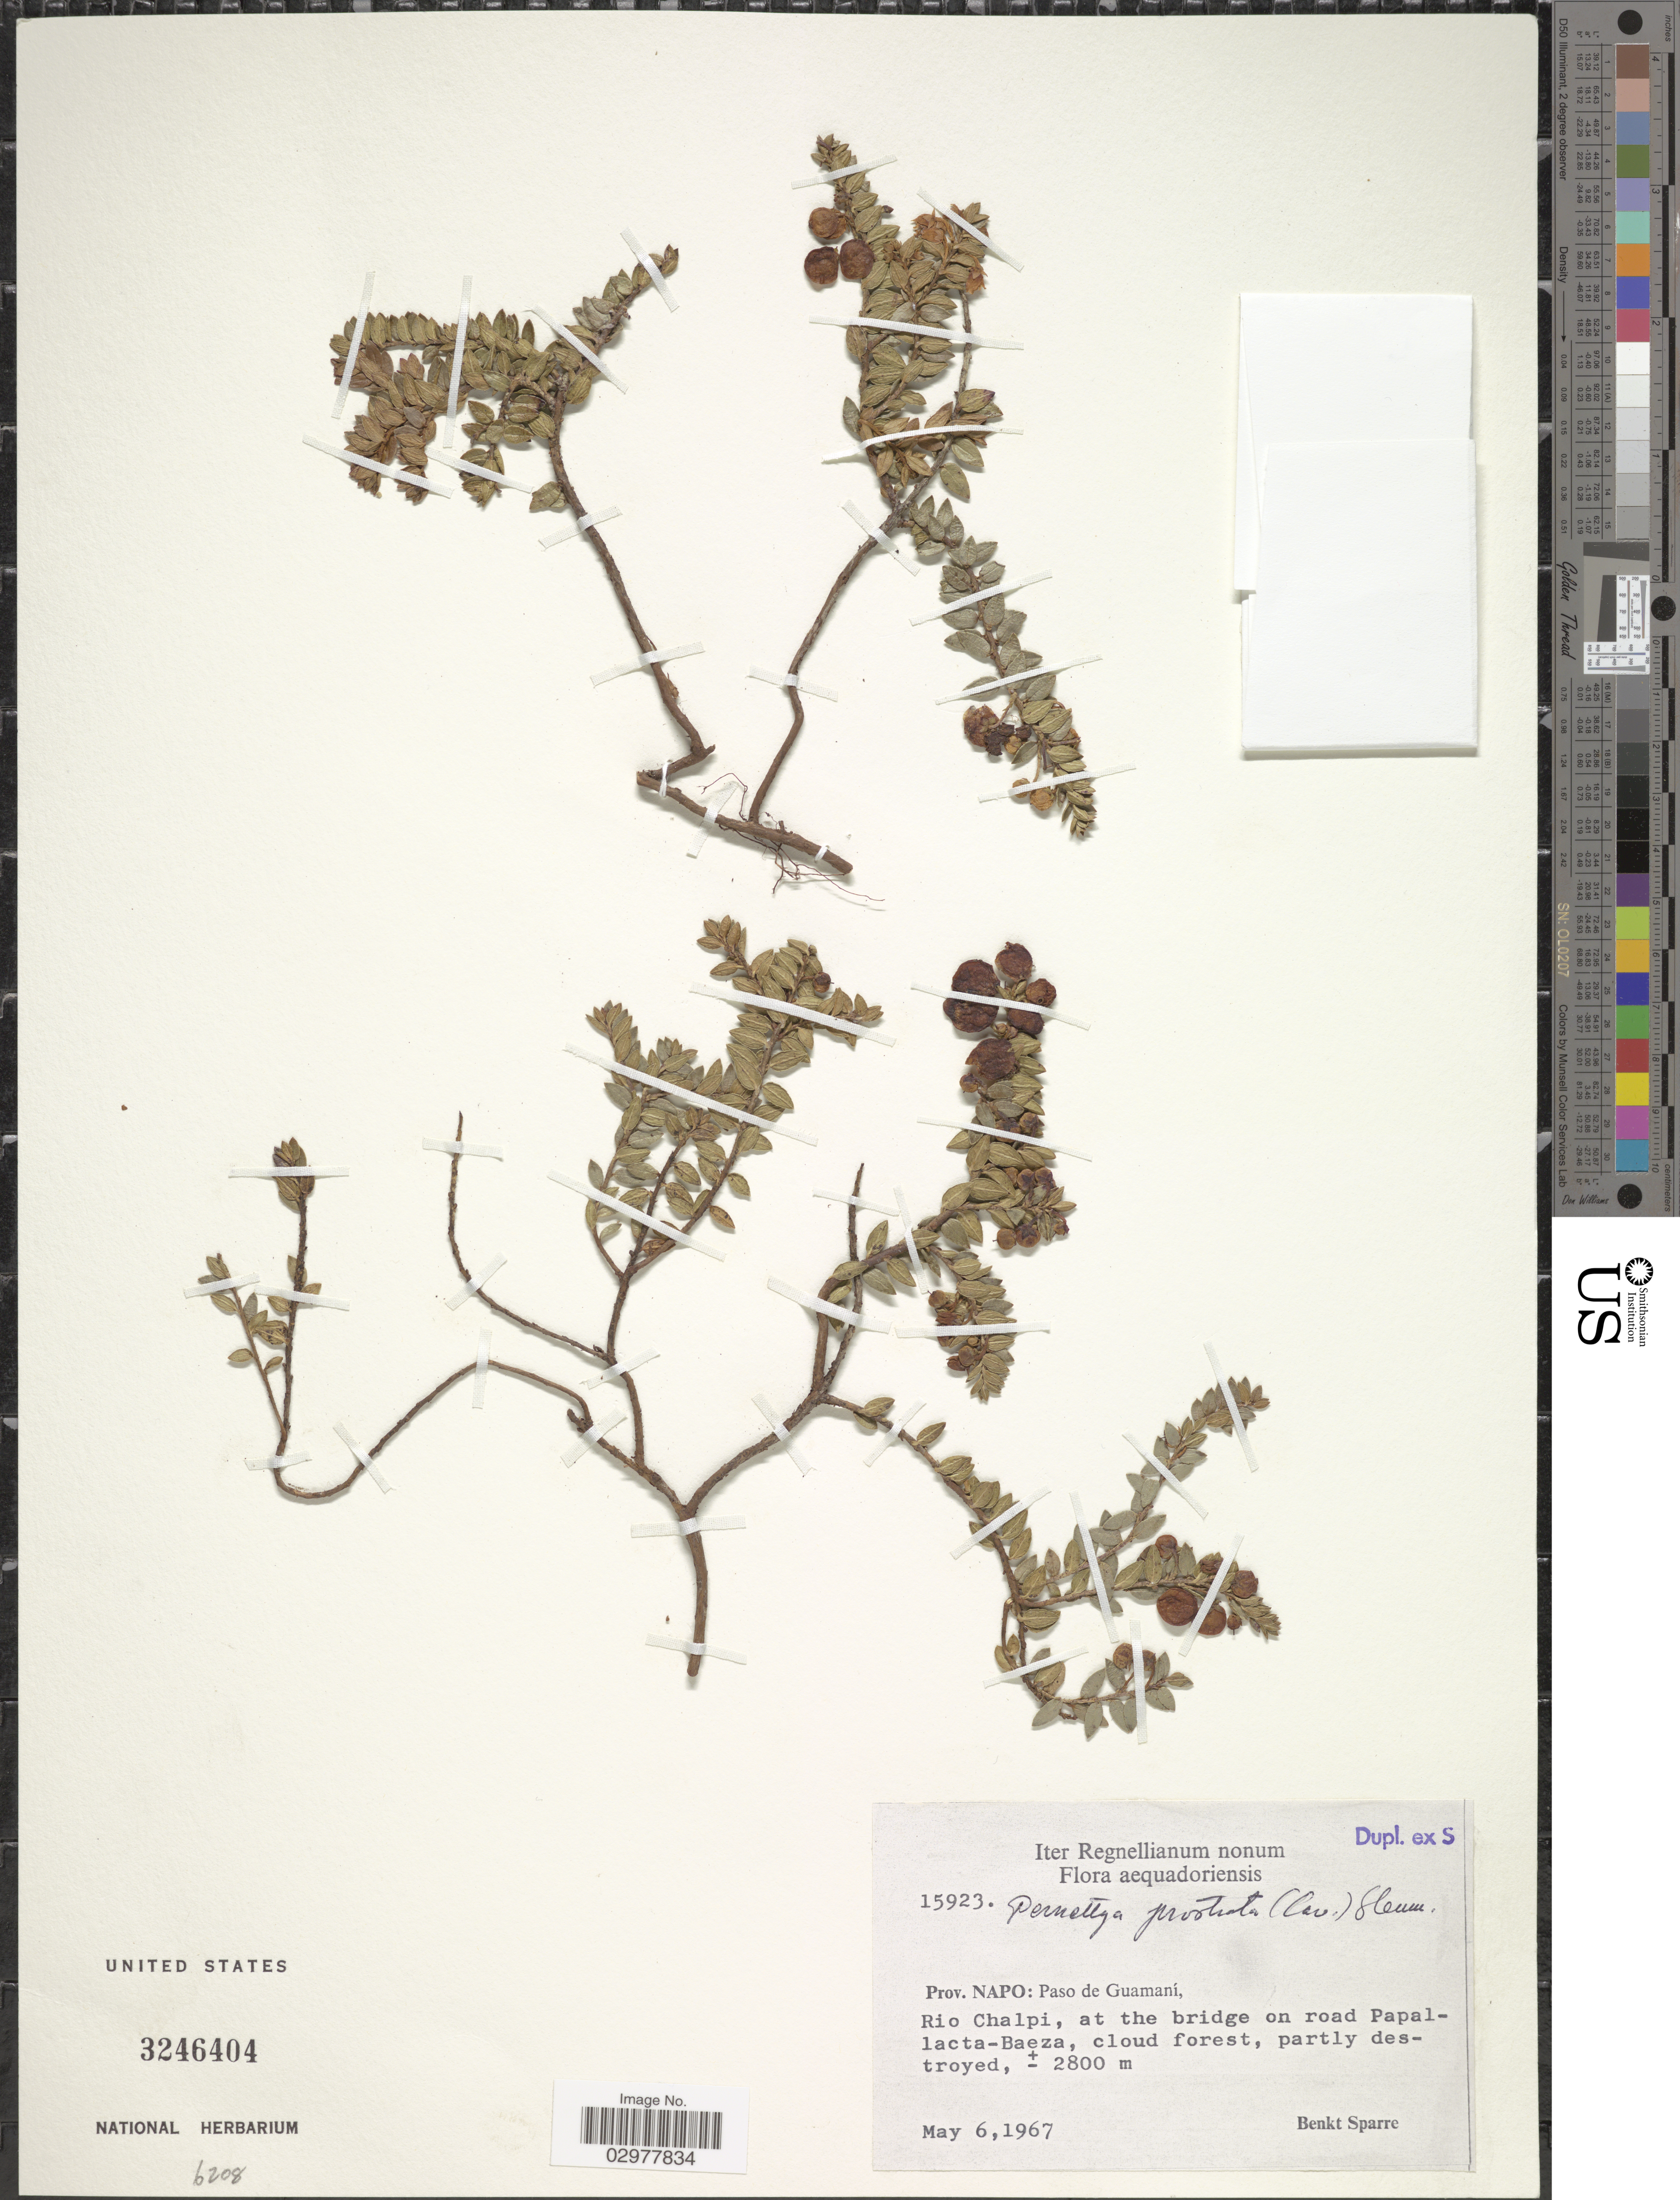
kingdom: Plantae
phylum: Tracheophyta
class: Magnoliopsida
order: Ericales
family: Ericaceae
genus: Pernettya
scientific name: Pernettya prostrata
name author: (Cav.) DC.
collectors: B. Sparre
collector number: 15923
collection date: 1967-05-06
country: Ecuador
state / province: Napo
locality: Paso de Guamaní. Rio Chalpi, at the bridge on road Papallacta-Baeza.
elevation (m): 2800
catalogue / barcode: US 3246404